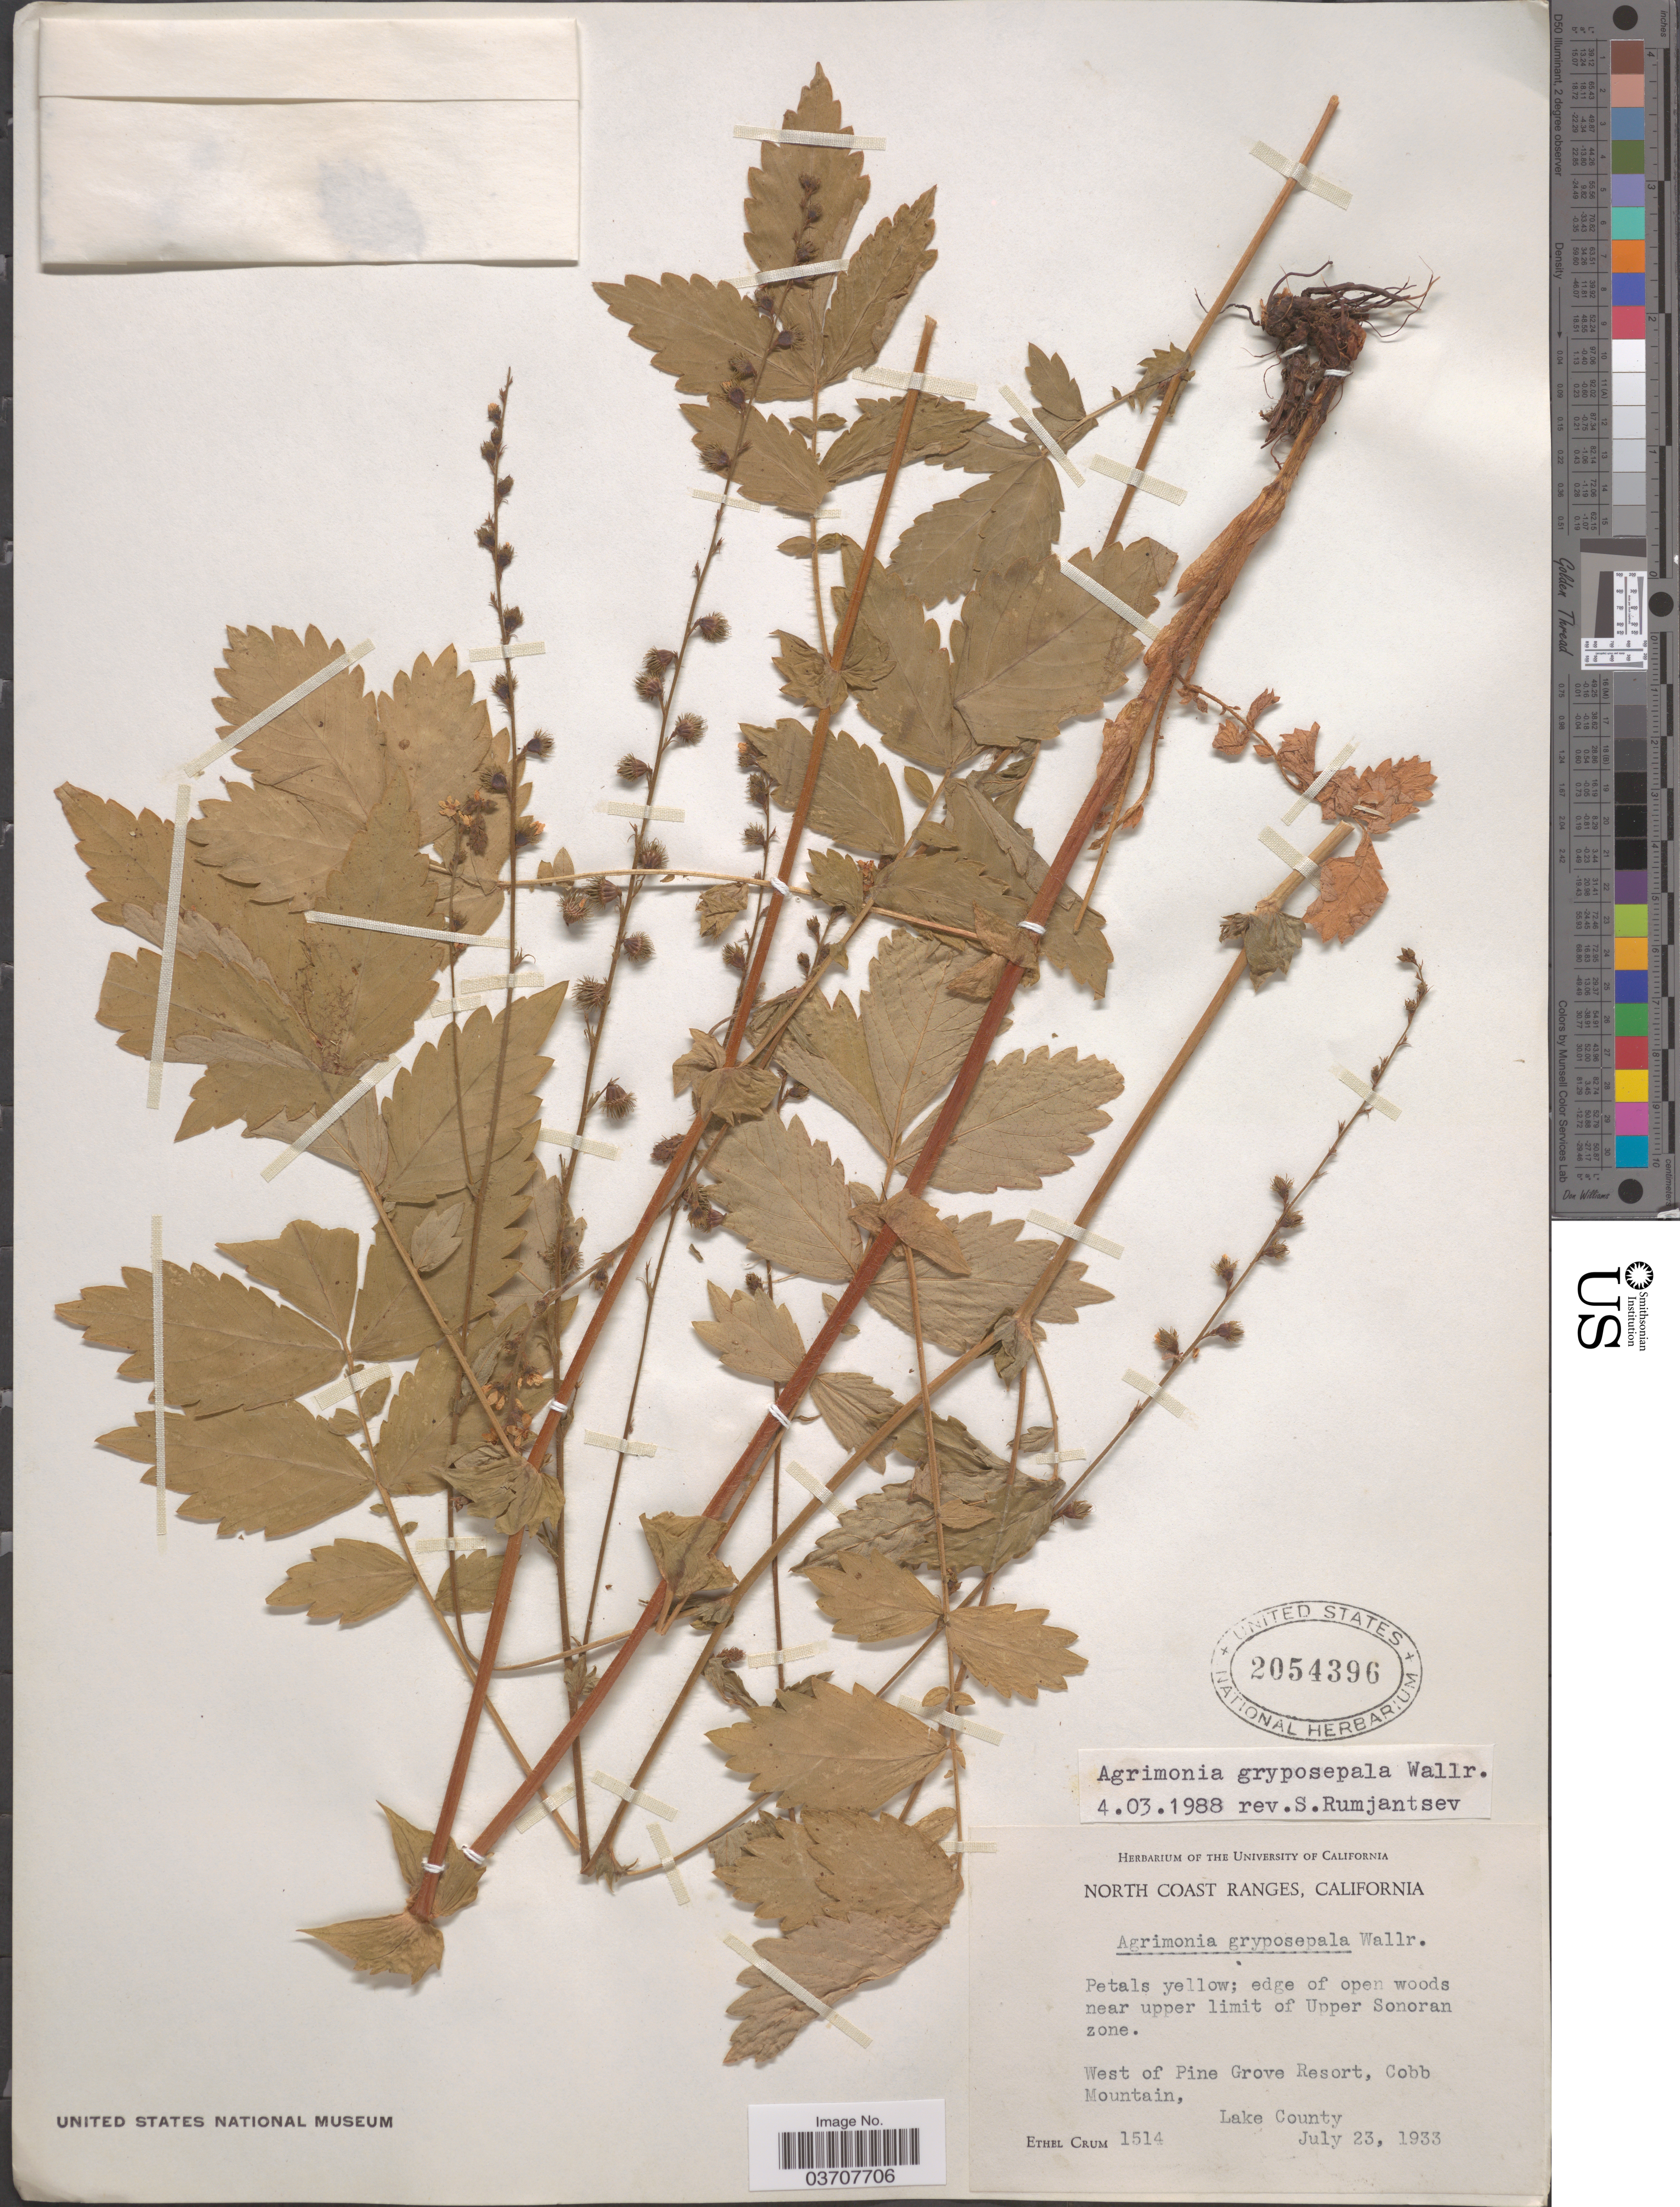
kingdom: Plantae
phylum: Tracheophyta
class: Magnoliopsida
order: Rosales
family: Rosaceae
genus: Agrimonia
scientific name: Agrimonia gryposepala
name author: Wallr.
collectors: E. K. Crum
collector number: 1514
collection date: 1933-07-23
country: United States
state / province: California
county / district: Lake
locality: North Coast Ranges. Edge of open woods near upper limit of Upper Sonoran zone. West of Pine Grove Resort, Cobb Mountain, Lake County.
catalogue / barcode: US 2054396